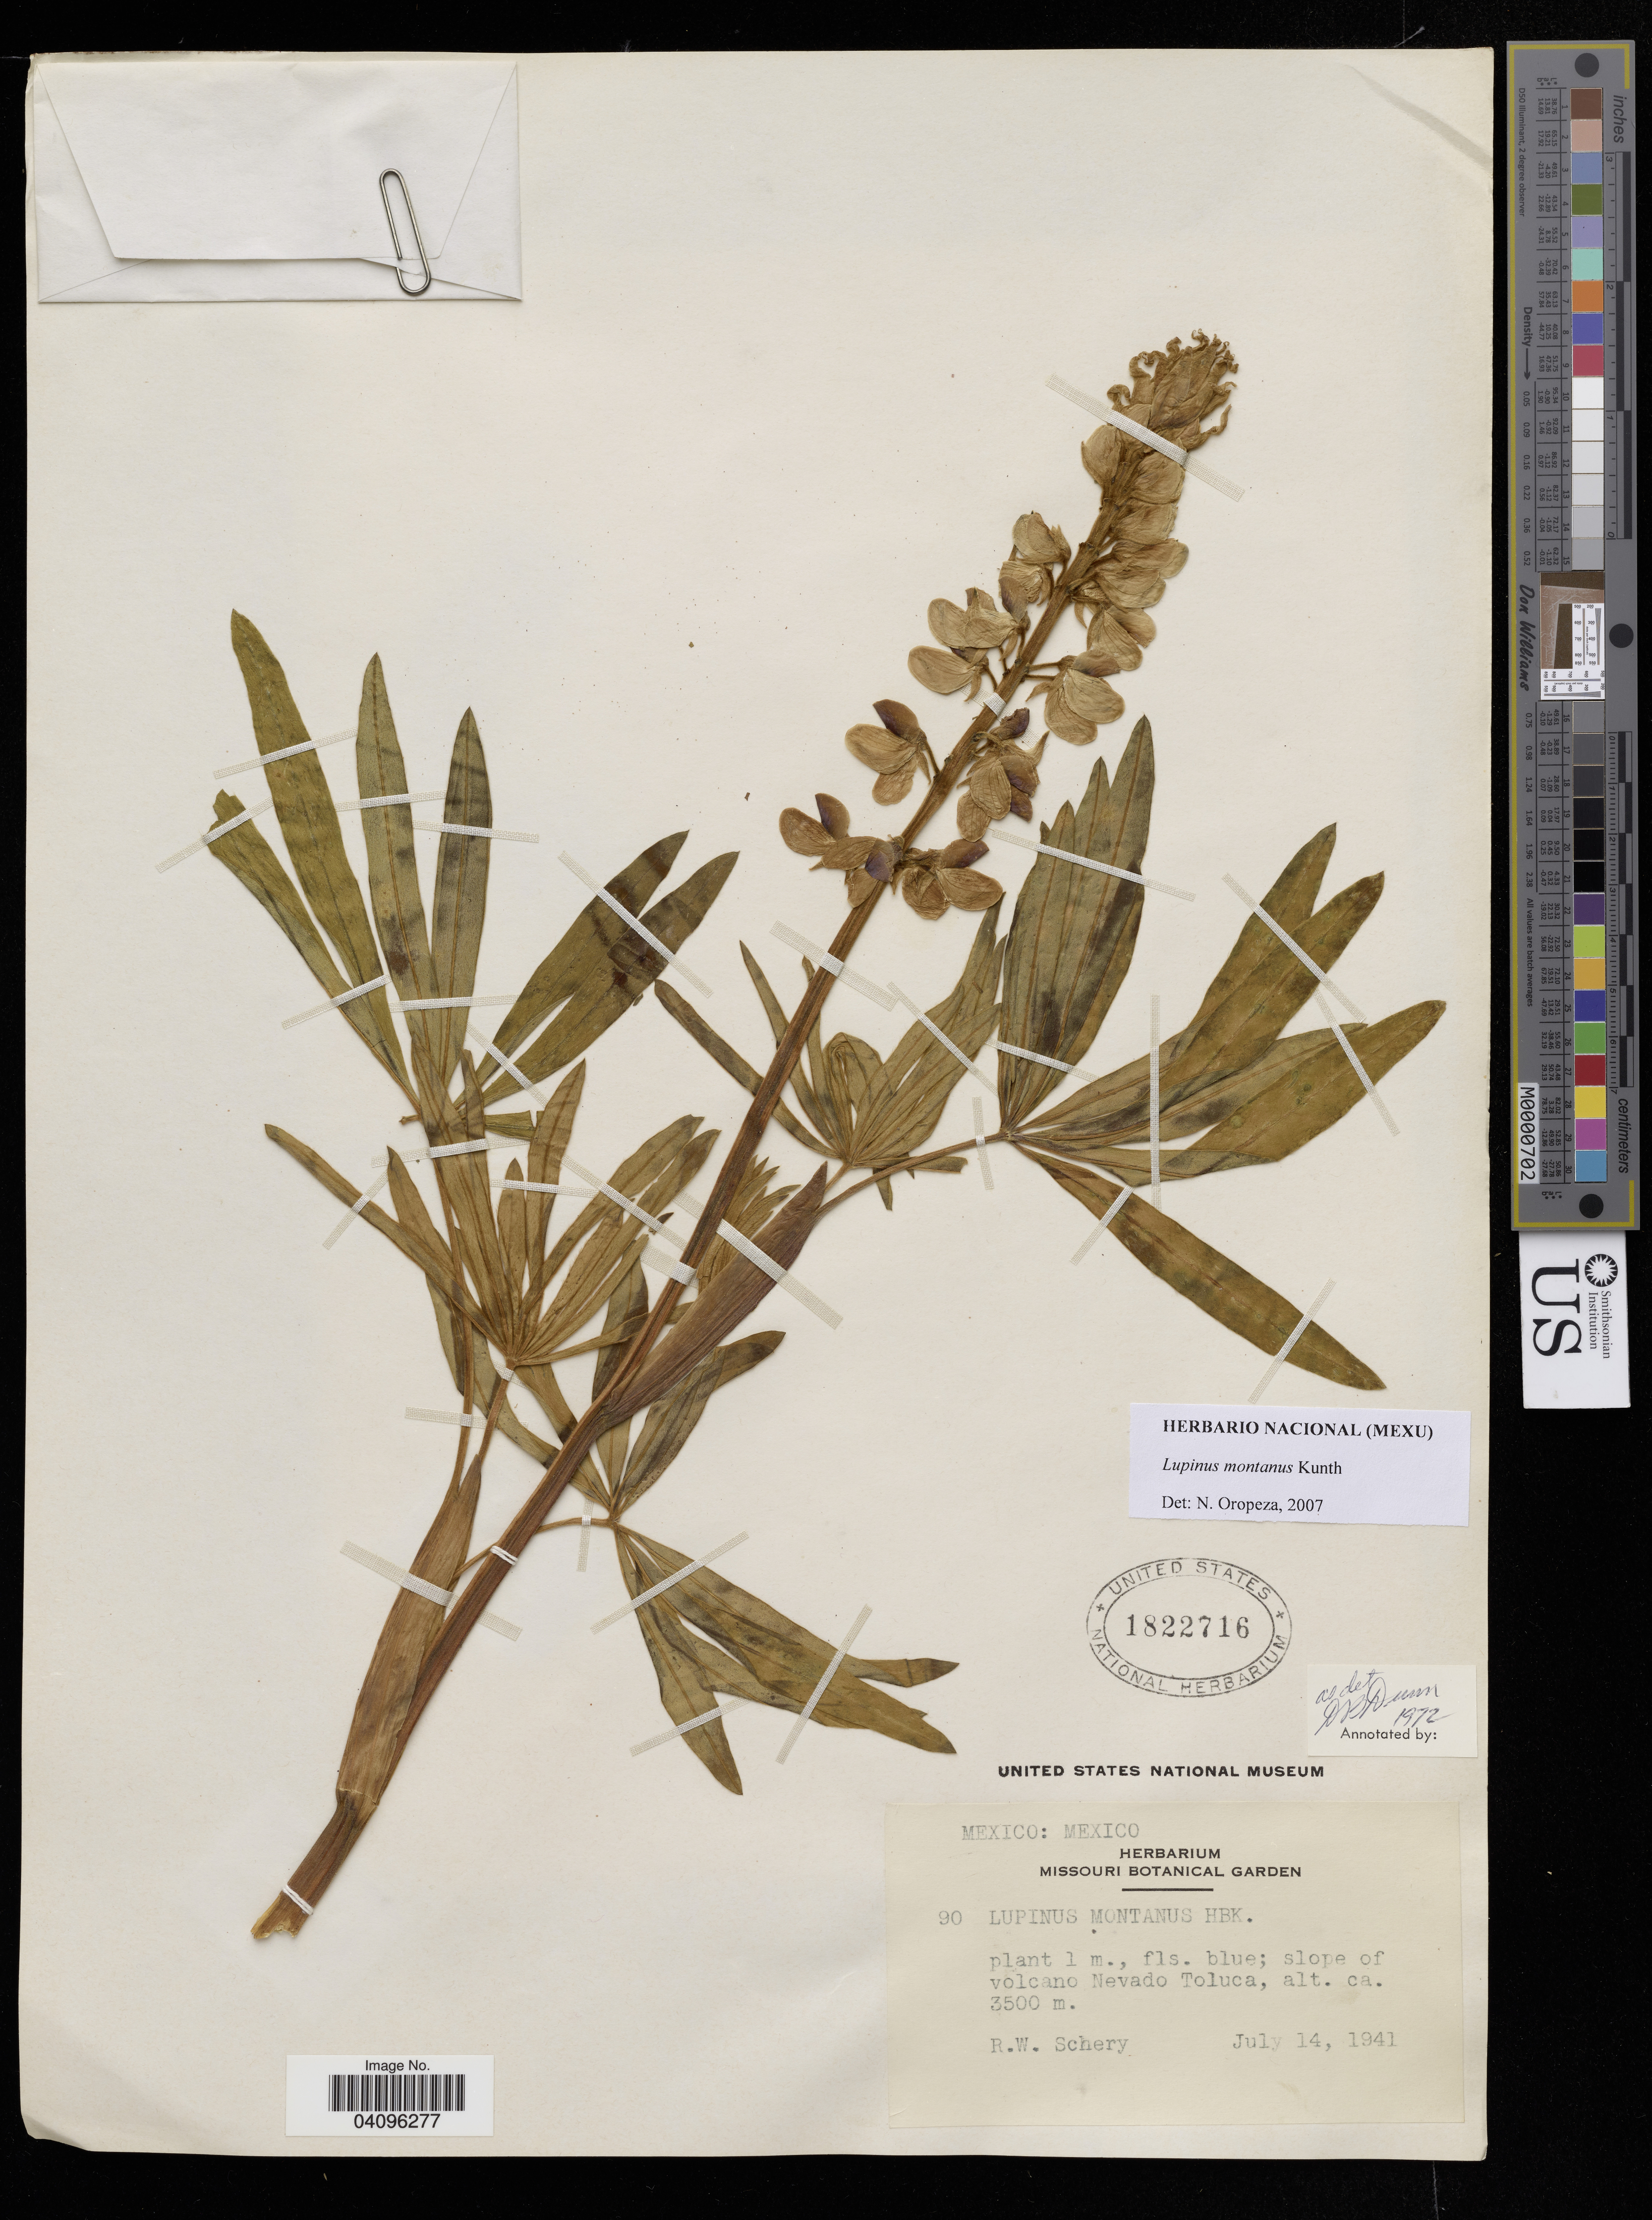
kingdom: Plantae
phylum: Tracheophyta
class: Magnoliopsida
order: Fabales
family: Fabaceae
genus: Lupinus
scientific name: Lupinus montanus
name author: Kunth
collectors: R. Schery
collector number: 90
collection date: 1941-07-14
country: Mexico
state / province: México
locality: Slope of volcano Nevado Toluca.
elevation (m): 3500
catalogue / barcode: US 1822716